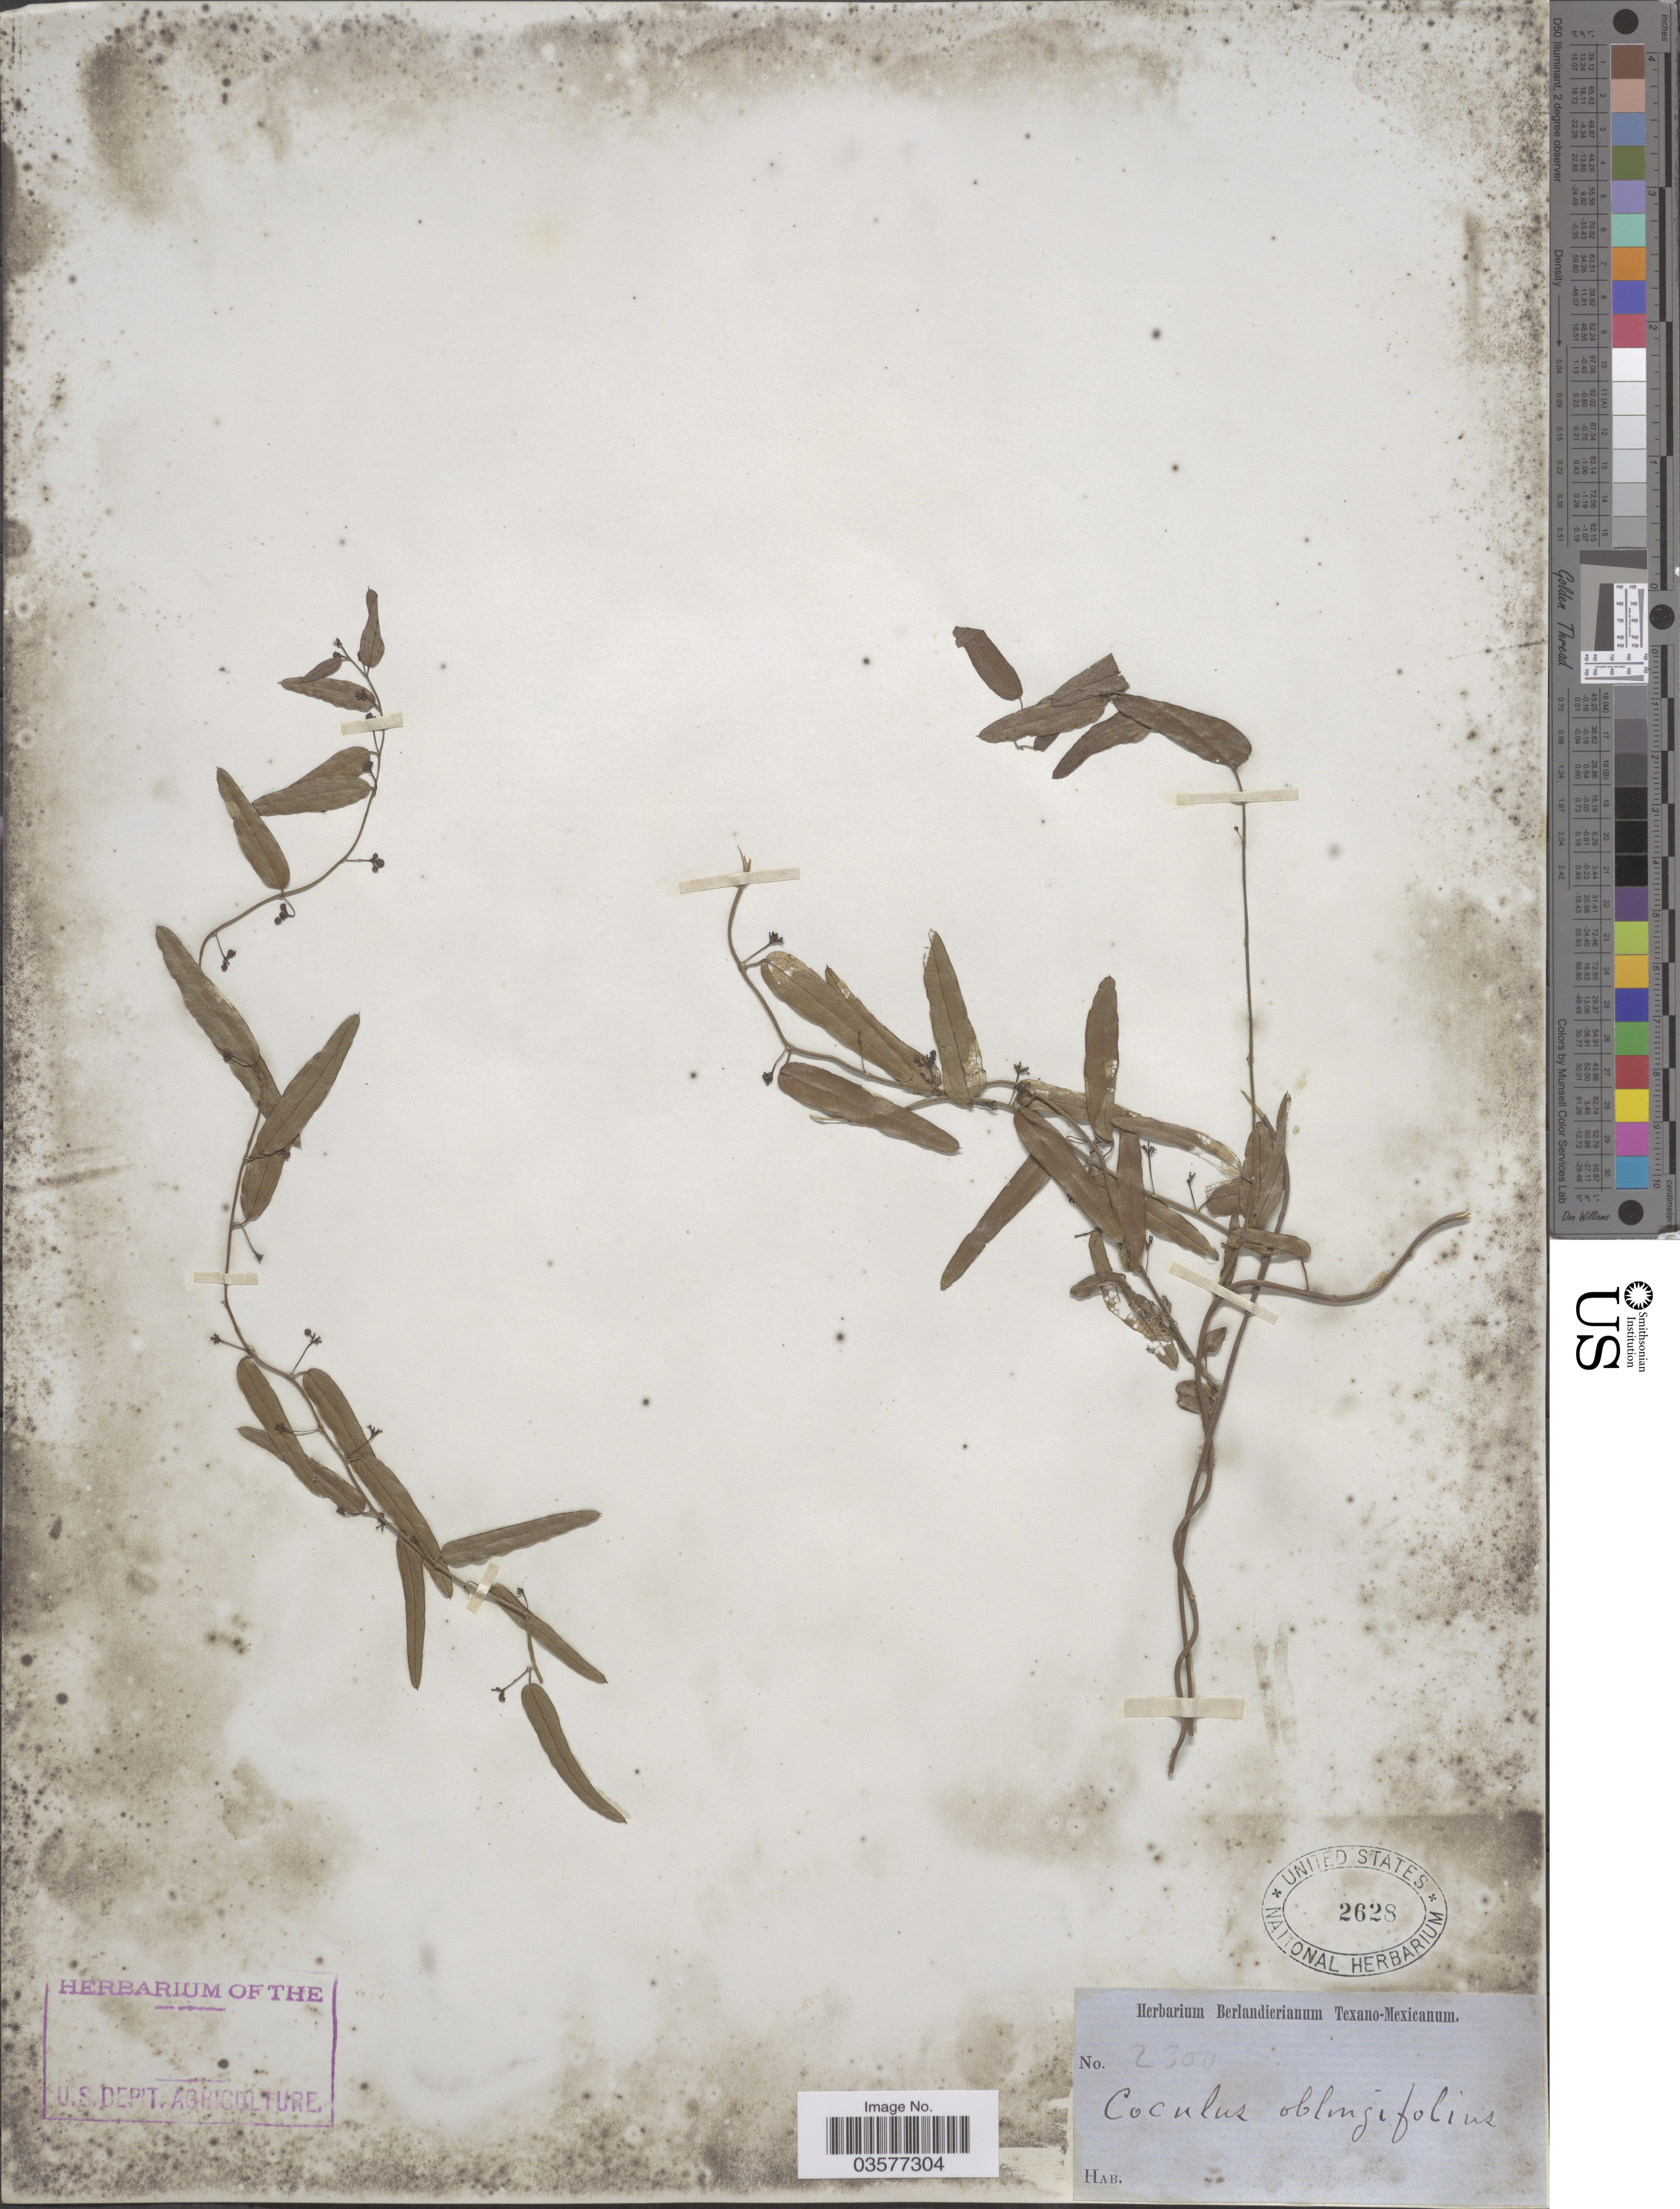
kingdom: Plantae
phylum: Tracheophyta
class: Magnoliopsida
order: Ranunculales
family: Menispermaceae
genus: Cocculus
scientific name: Cocculus diversifolius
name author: DC.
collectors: ex Herb. Berlandierianum Texano-Mexicanum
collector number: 2300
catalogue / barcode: US 2628